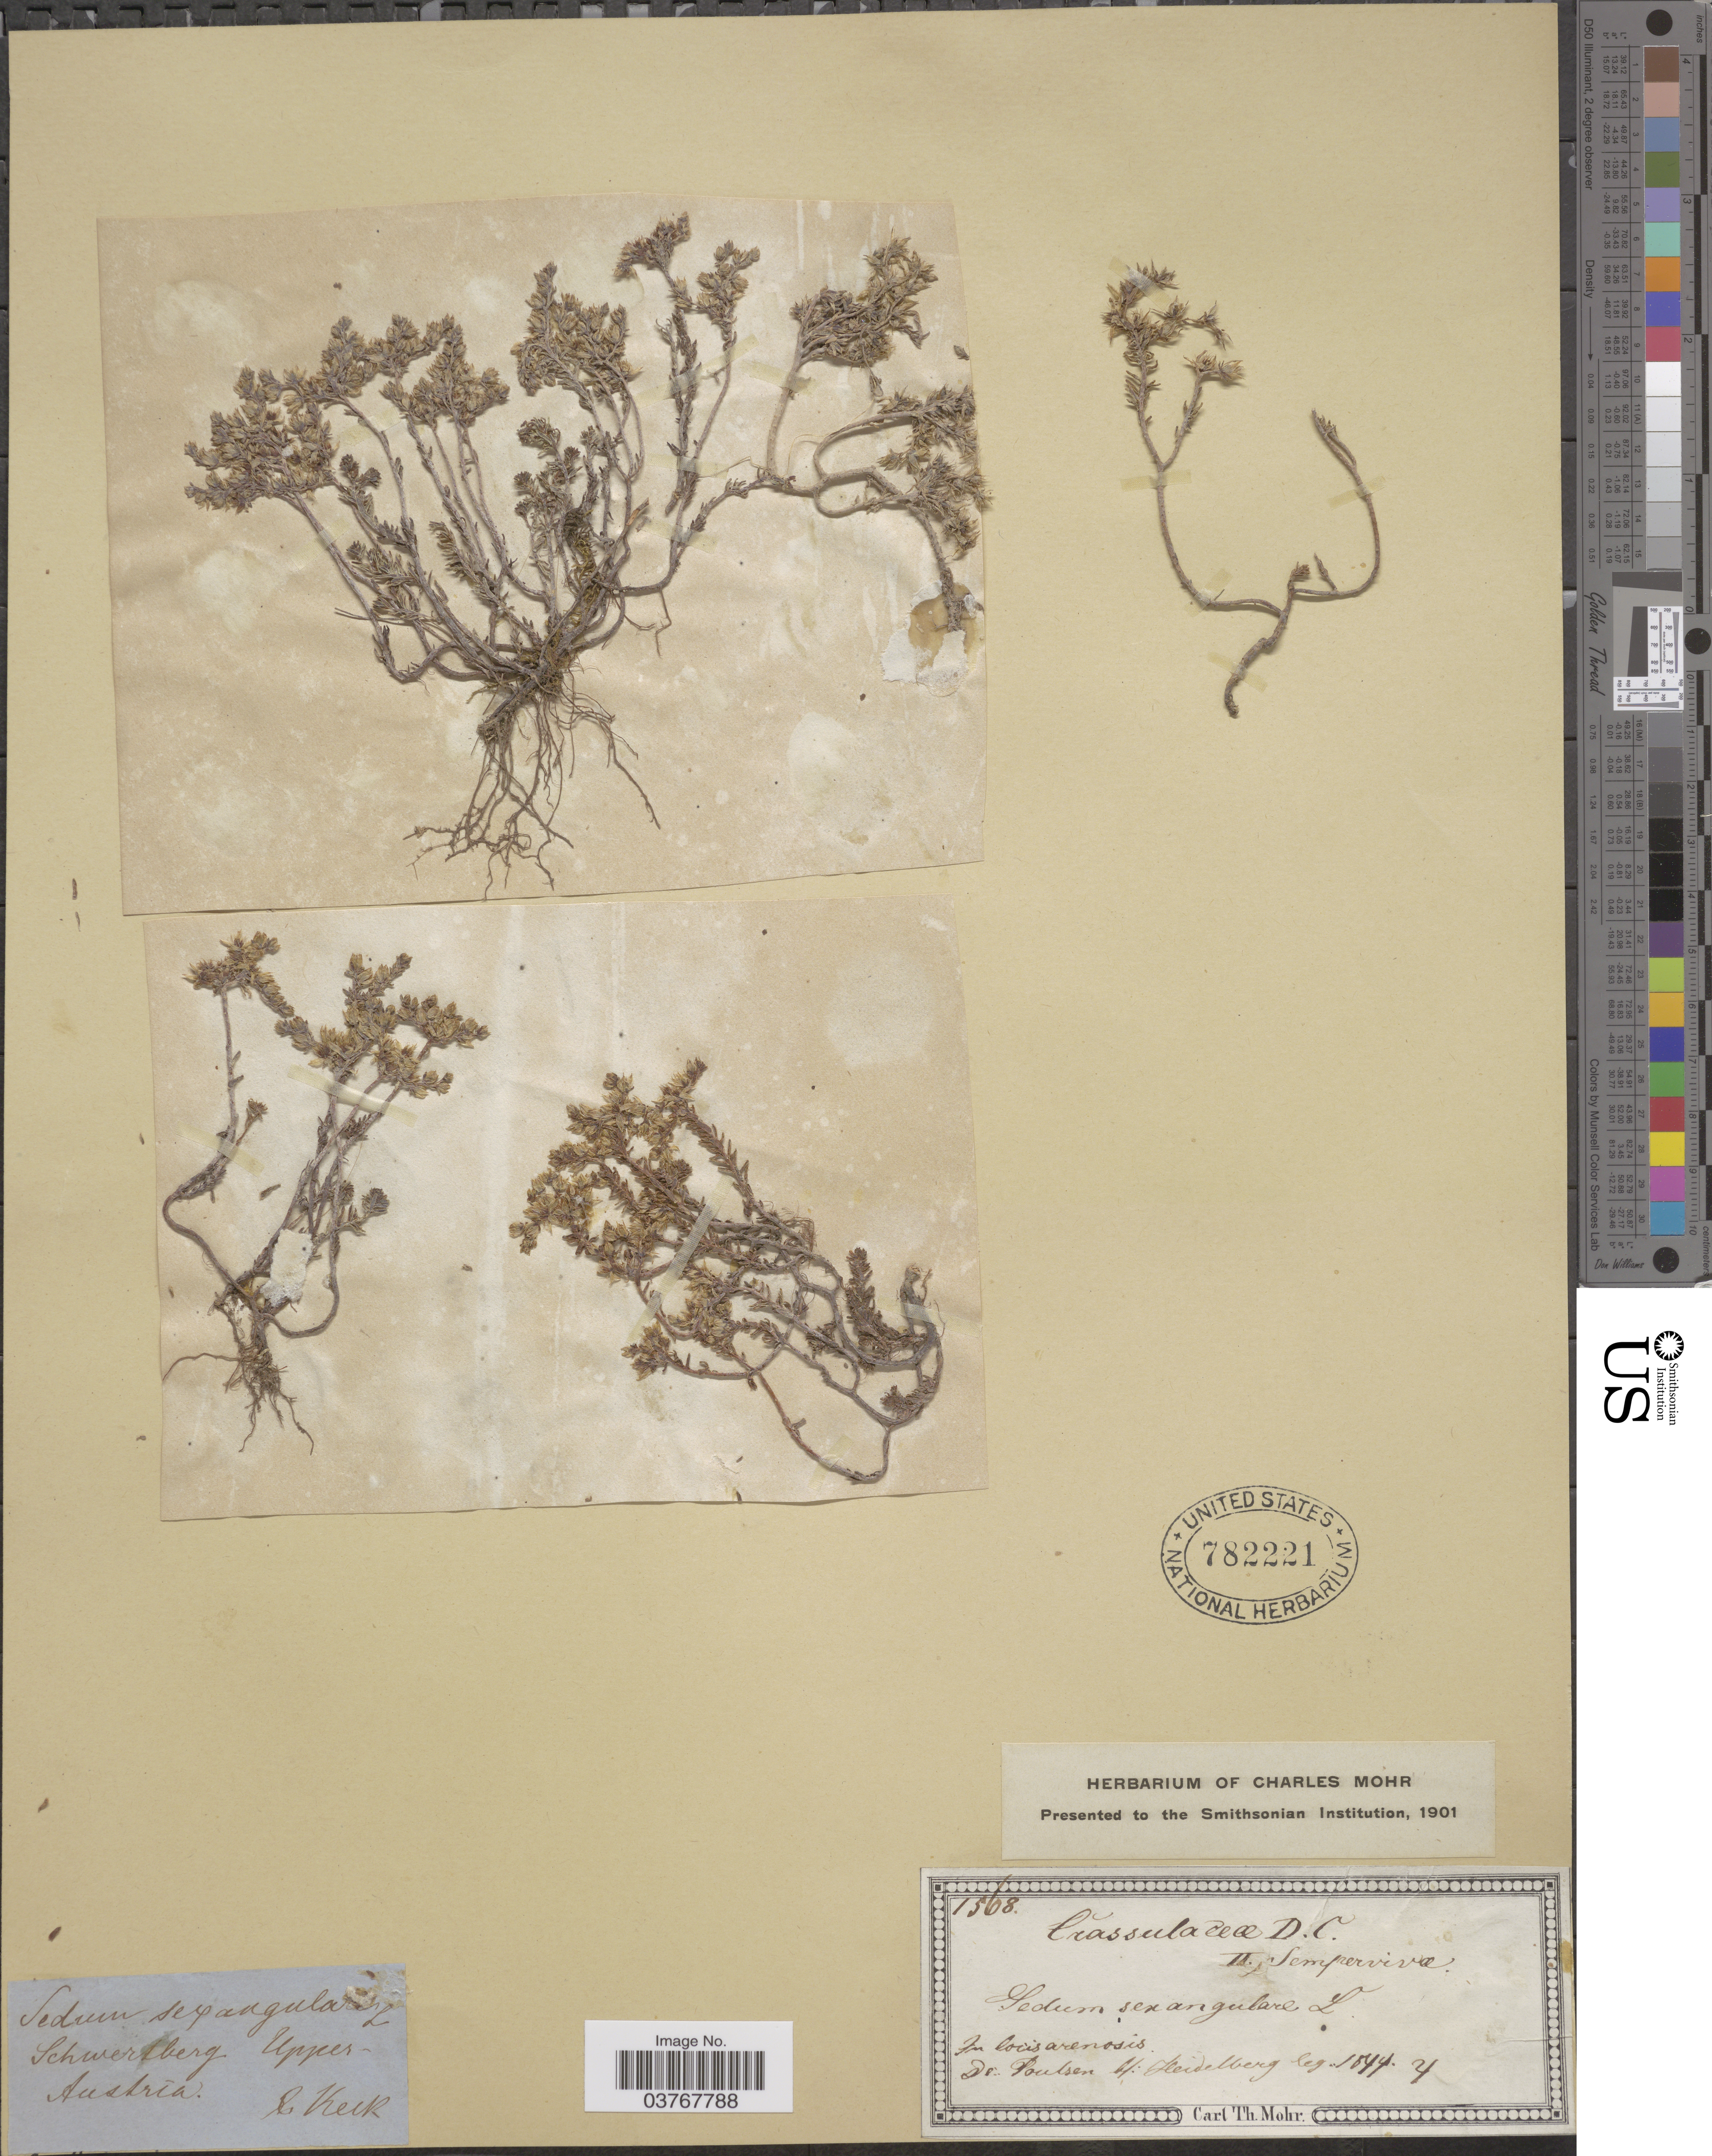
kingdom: Plantae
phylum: Tracheophyta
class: Magnoliopsida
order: Saxifragales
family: Crassulaceae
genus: Sedum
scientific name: Sedum sexangulare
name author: L.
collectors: C. Keck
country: Austria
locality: Schwertberg Upper.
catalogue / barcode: US 782221